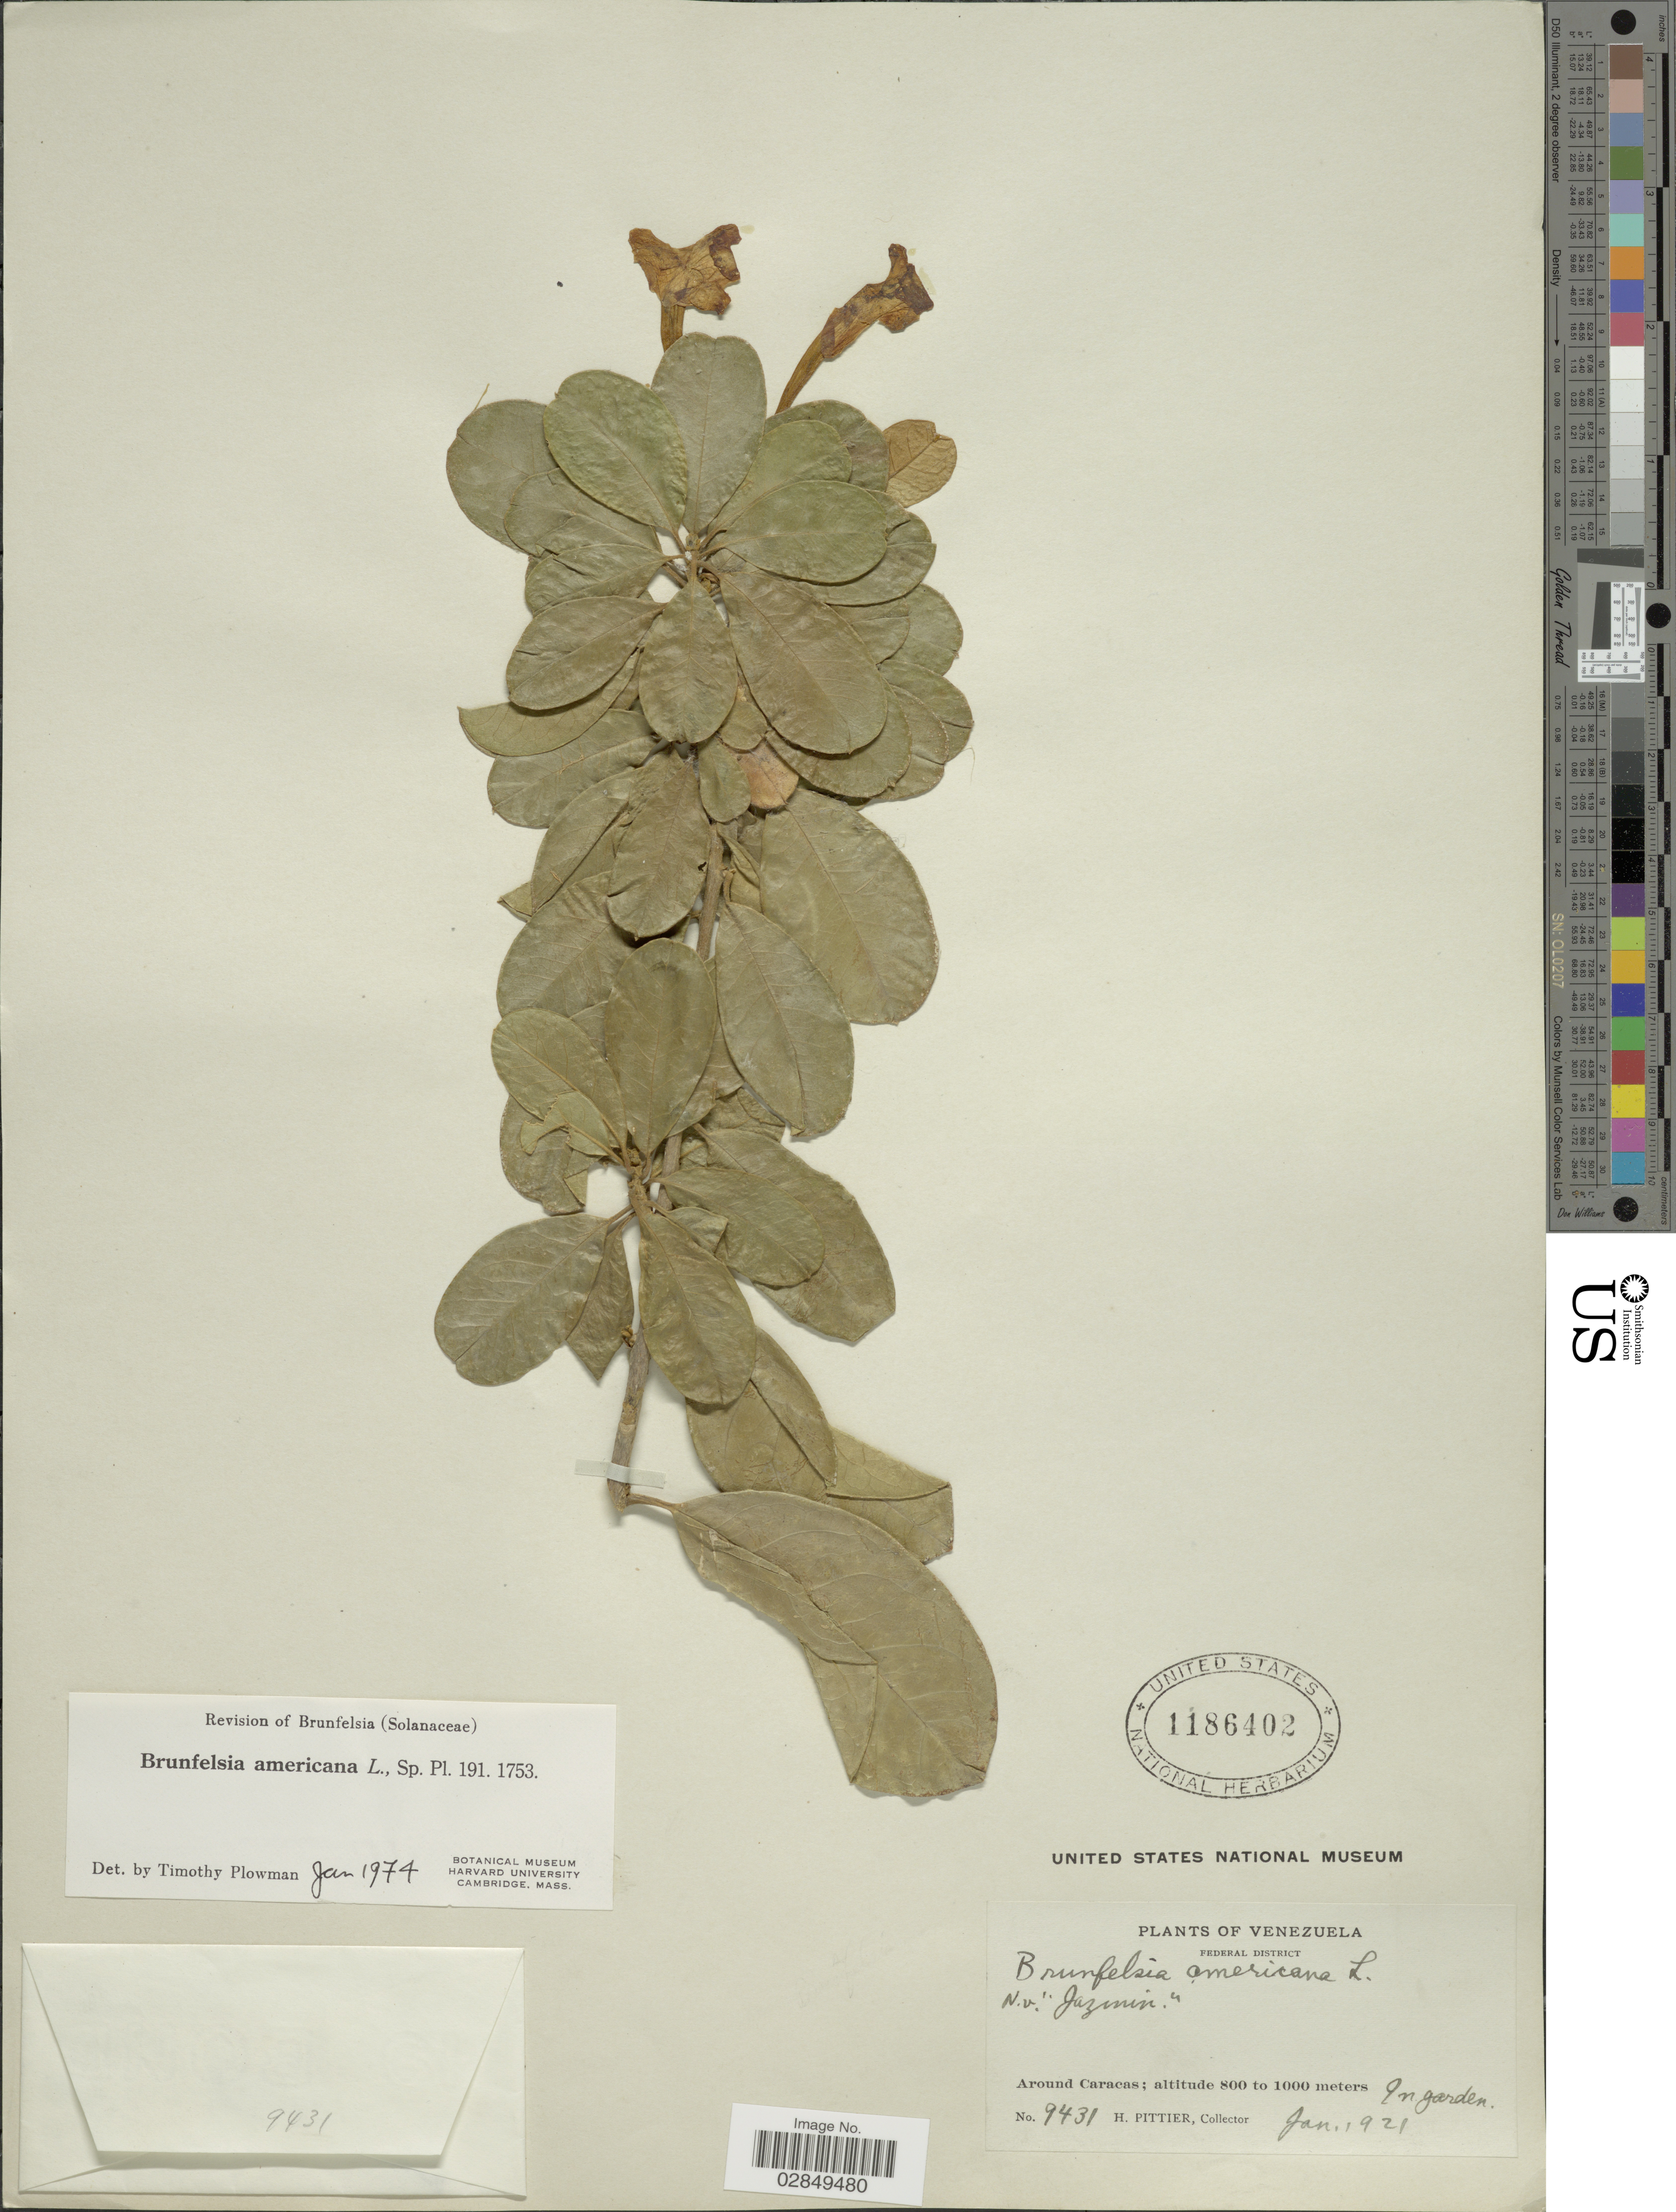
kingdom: Plantae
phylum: Tracheophyta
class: Magnoliopsida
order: Solanales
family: Solanaceae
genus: Brunfelsia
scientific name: Brunfelsia americana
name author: L.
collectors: H. F. Pittier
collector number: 9431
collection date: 1921-01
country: Venezuela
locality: Federal District. Around Caracas. In garden.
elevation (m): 800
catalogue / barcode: US 1186402